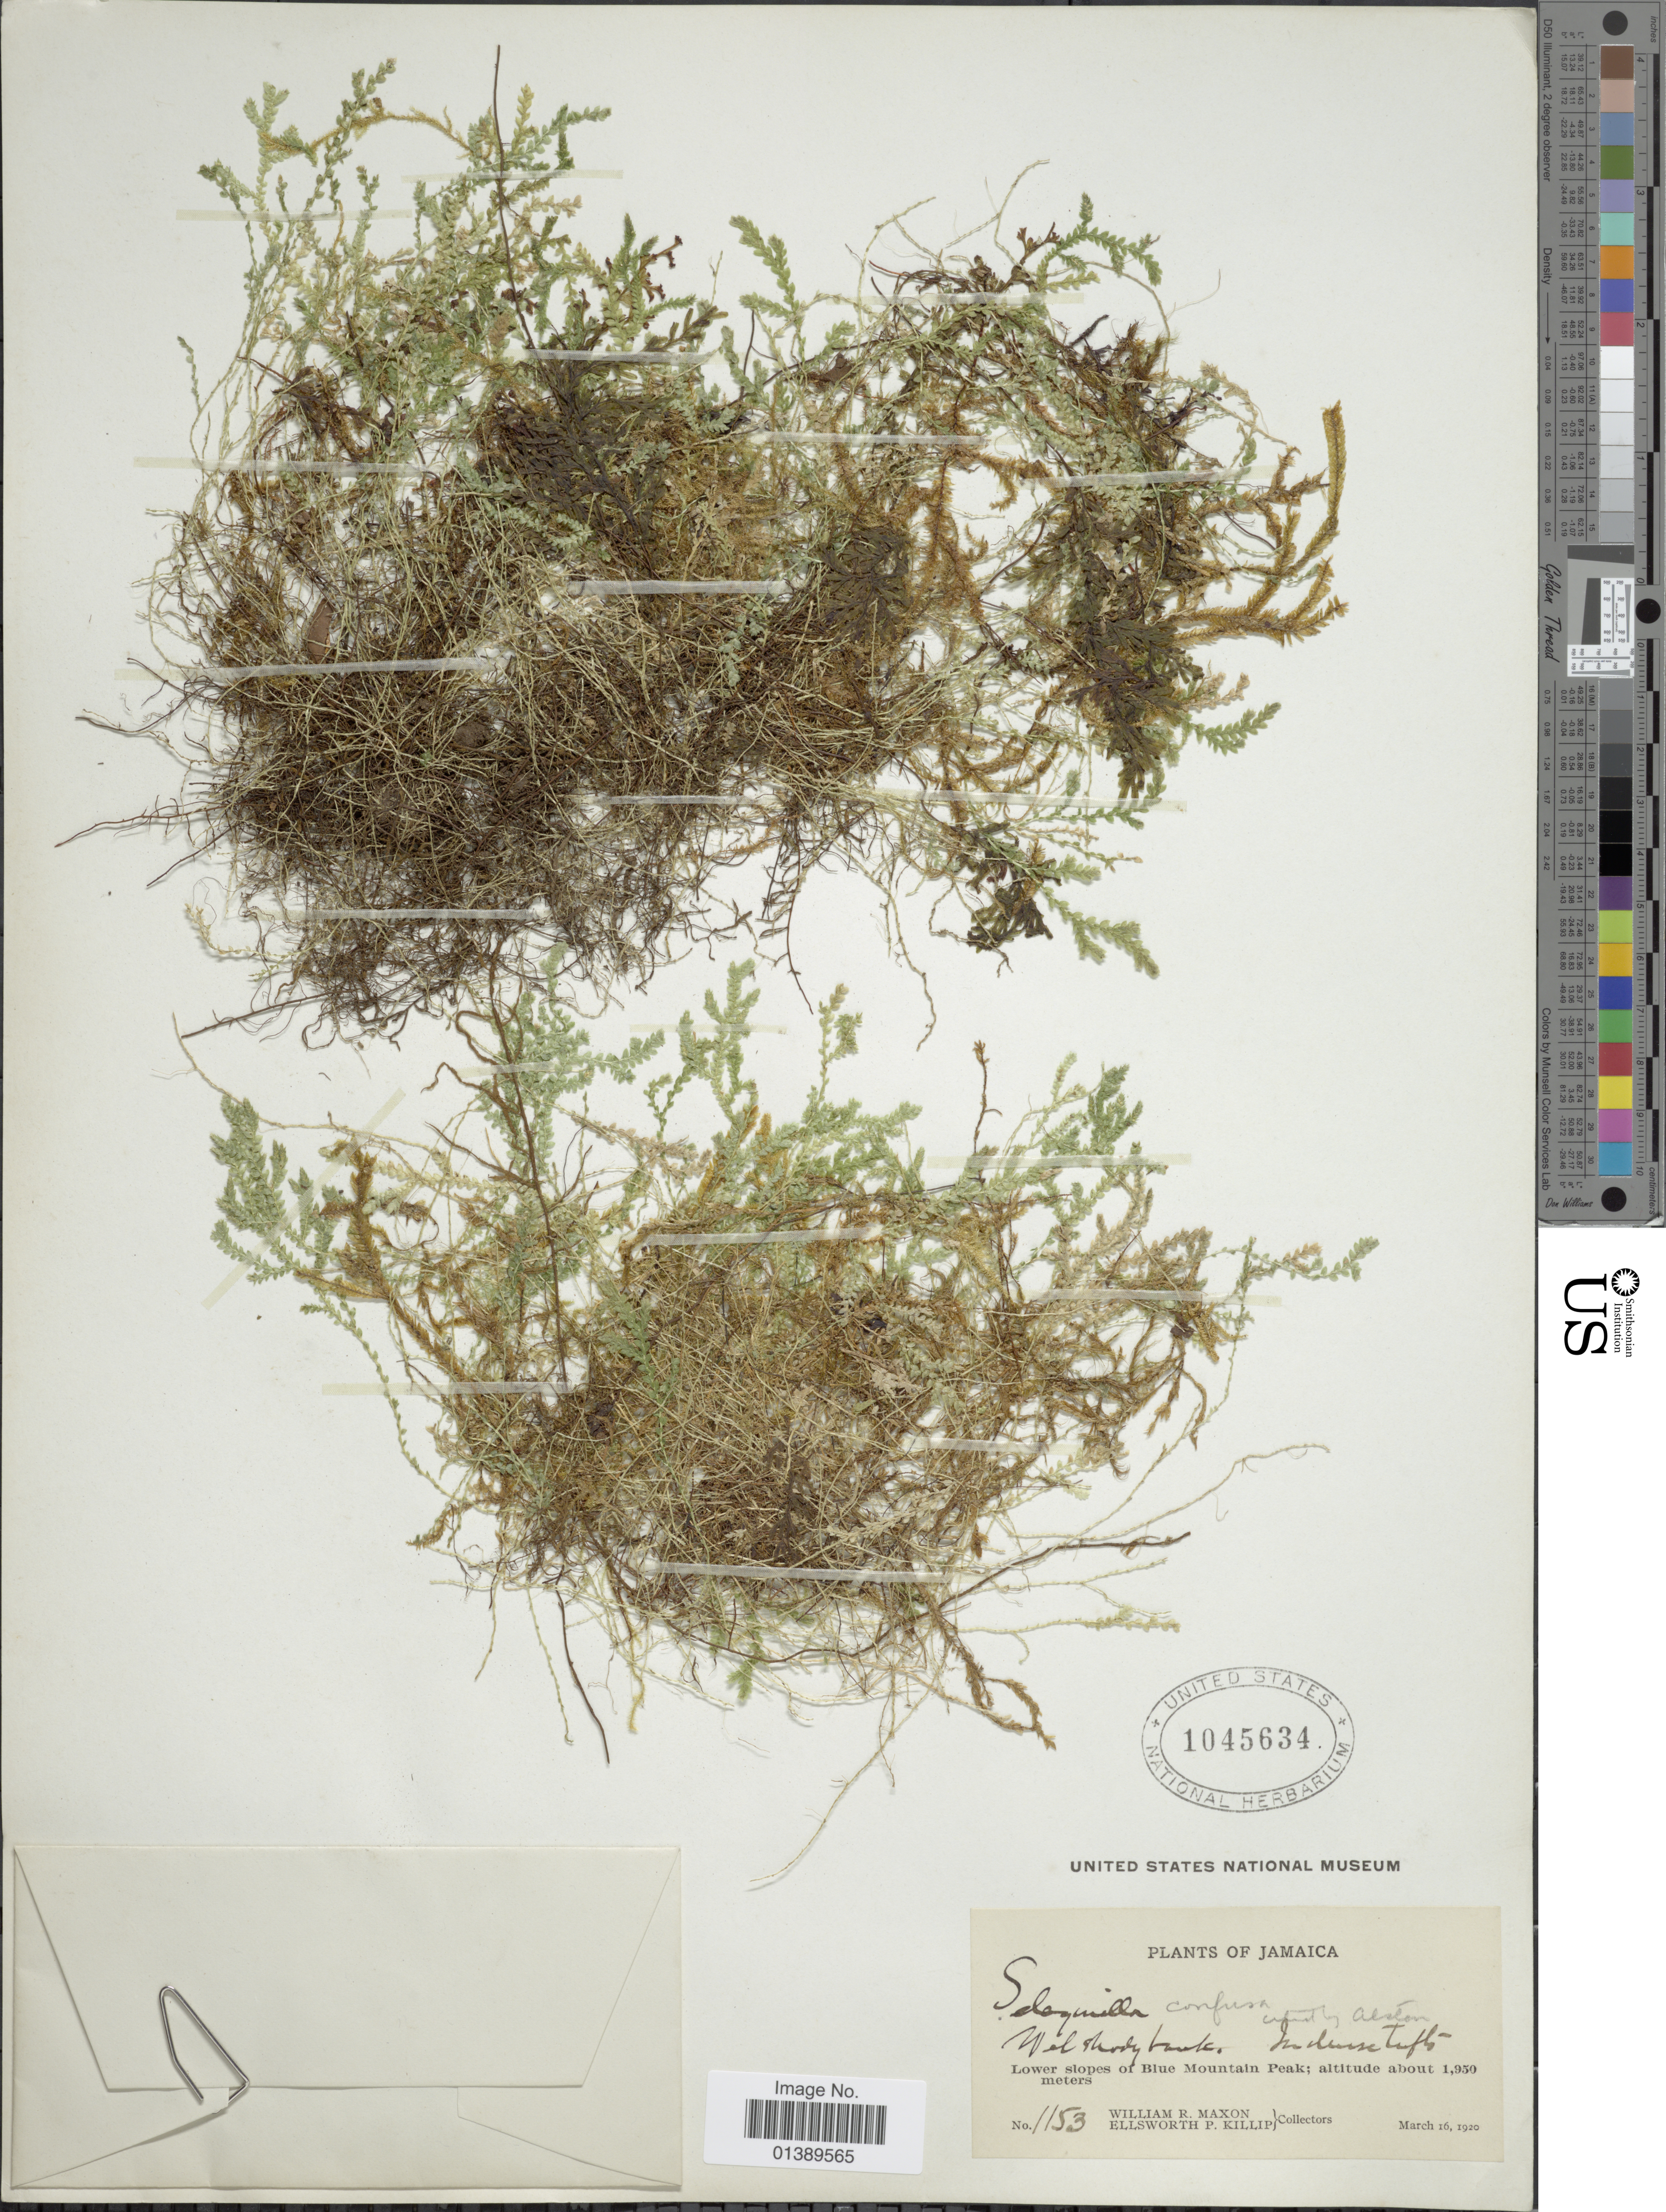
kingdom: Plantae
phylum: Tracheophyta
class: Lycopodiopsida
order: Selaginellales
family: Selaginellaceae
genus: Selaginella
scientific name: Selaginella confusa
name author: Spring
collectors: W. R. Maxon & E. P. Killip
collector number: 1153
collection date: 1920-03-16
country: Jamaica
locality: Lower slopes of Blue Mountain Peak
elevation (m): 1950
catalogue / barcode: US 1045634